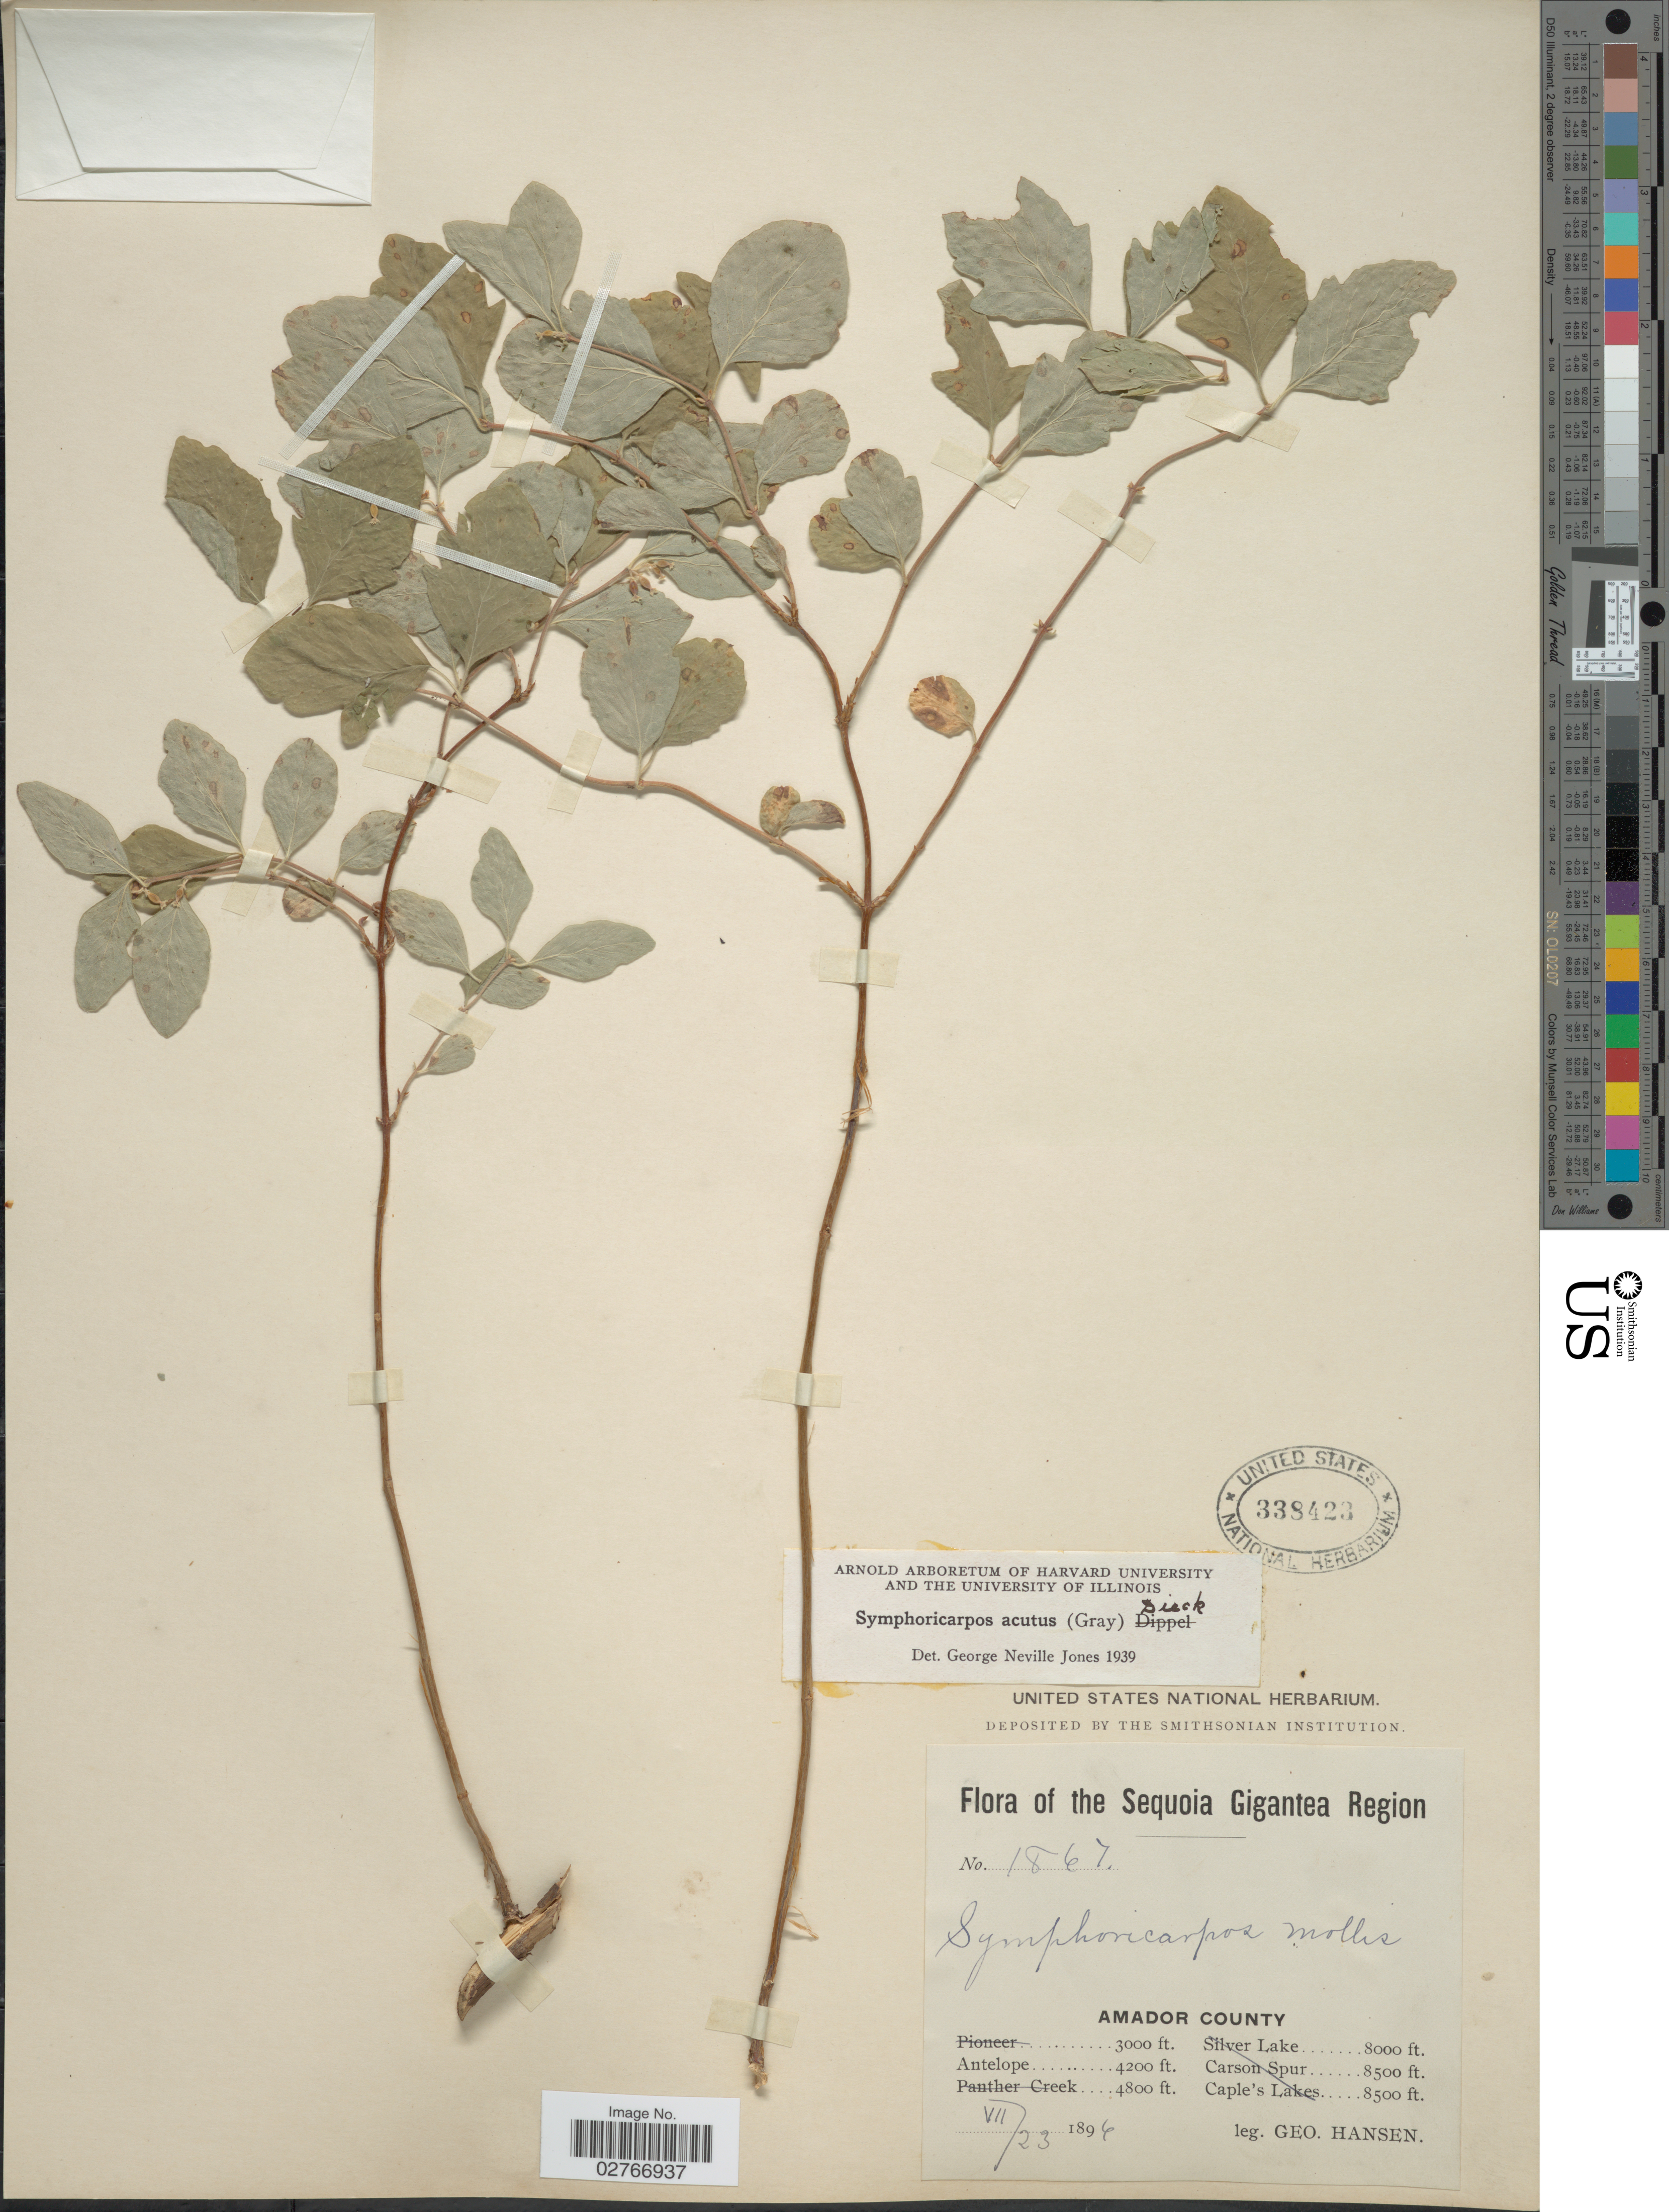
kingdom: Plantae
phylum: Tracheophyta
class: Magnoliopsida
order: Dipsacales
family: Caprifoliaceae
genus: Symphoricarpos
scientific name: Symphoricarpos acutus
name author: (A. Gray) Dieck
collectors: G. Hansen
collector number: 1867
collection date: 1894-07-23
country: United States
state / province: California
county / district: Amador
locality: Sequoia Gigantea Region. Amador County. Antelope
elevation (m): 1280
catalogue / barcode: US 338423